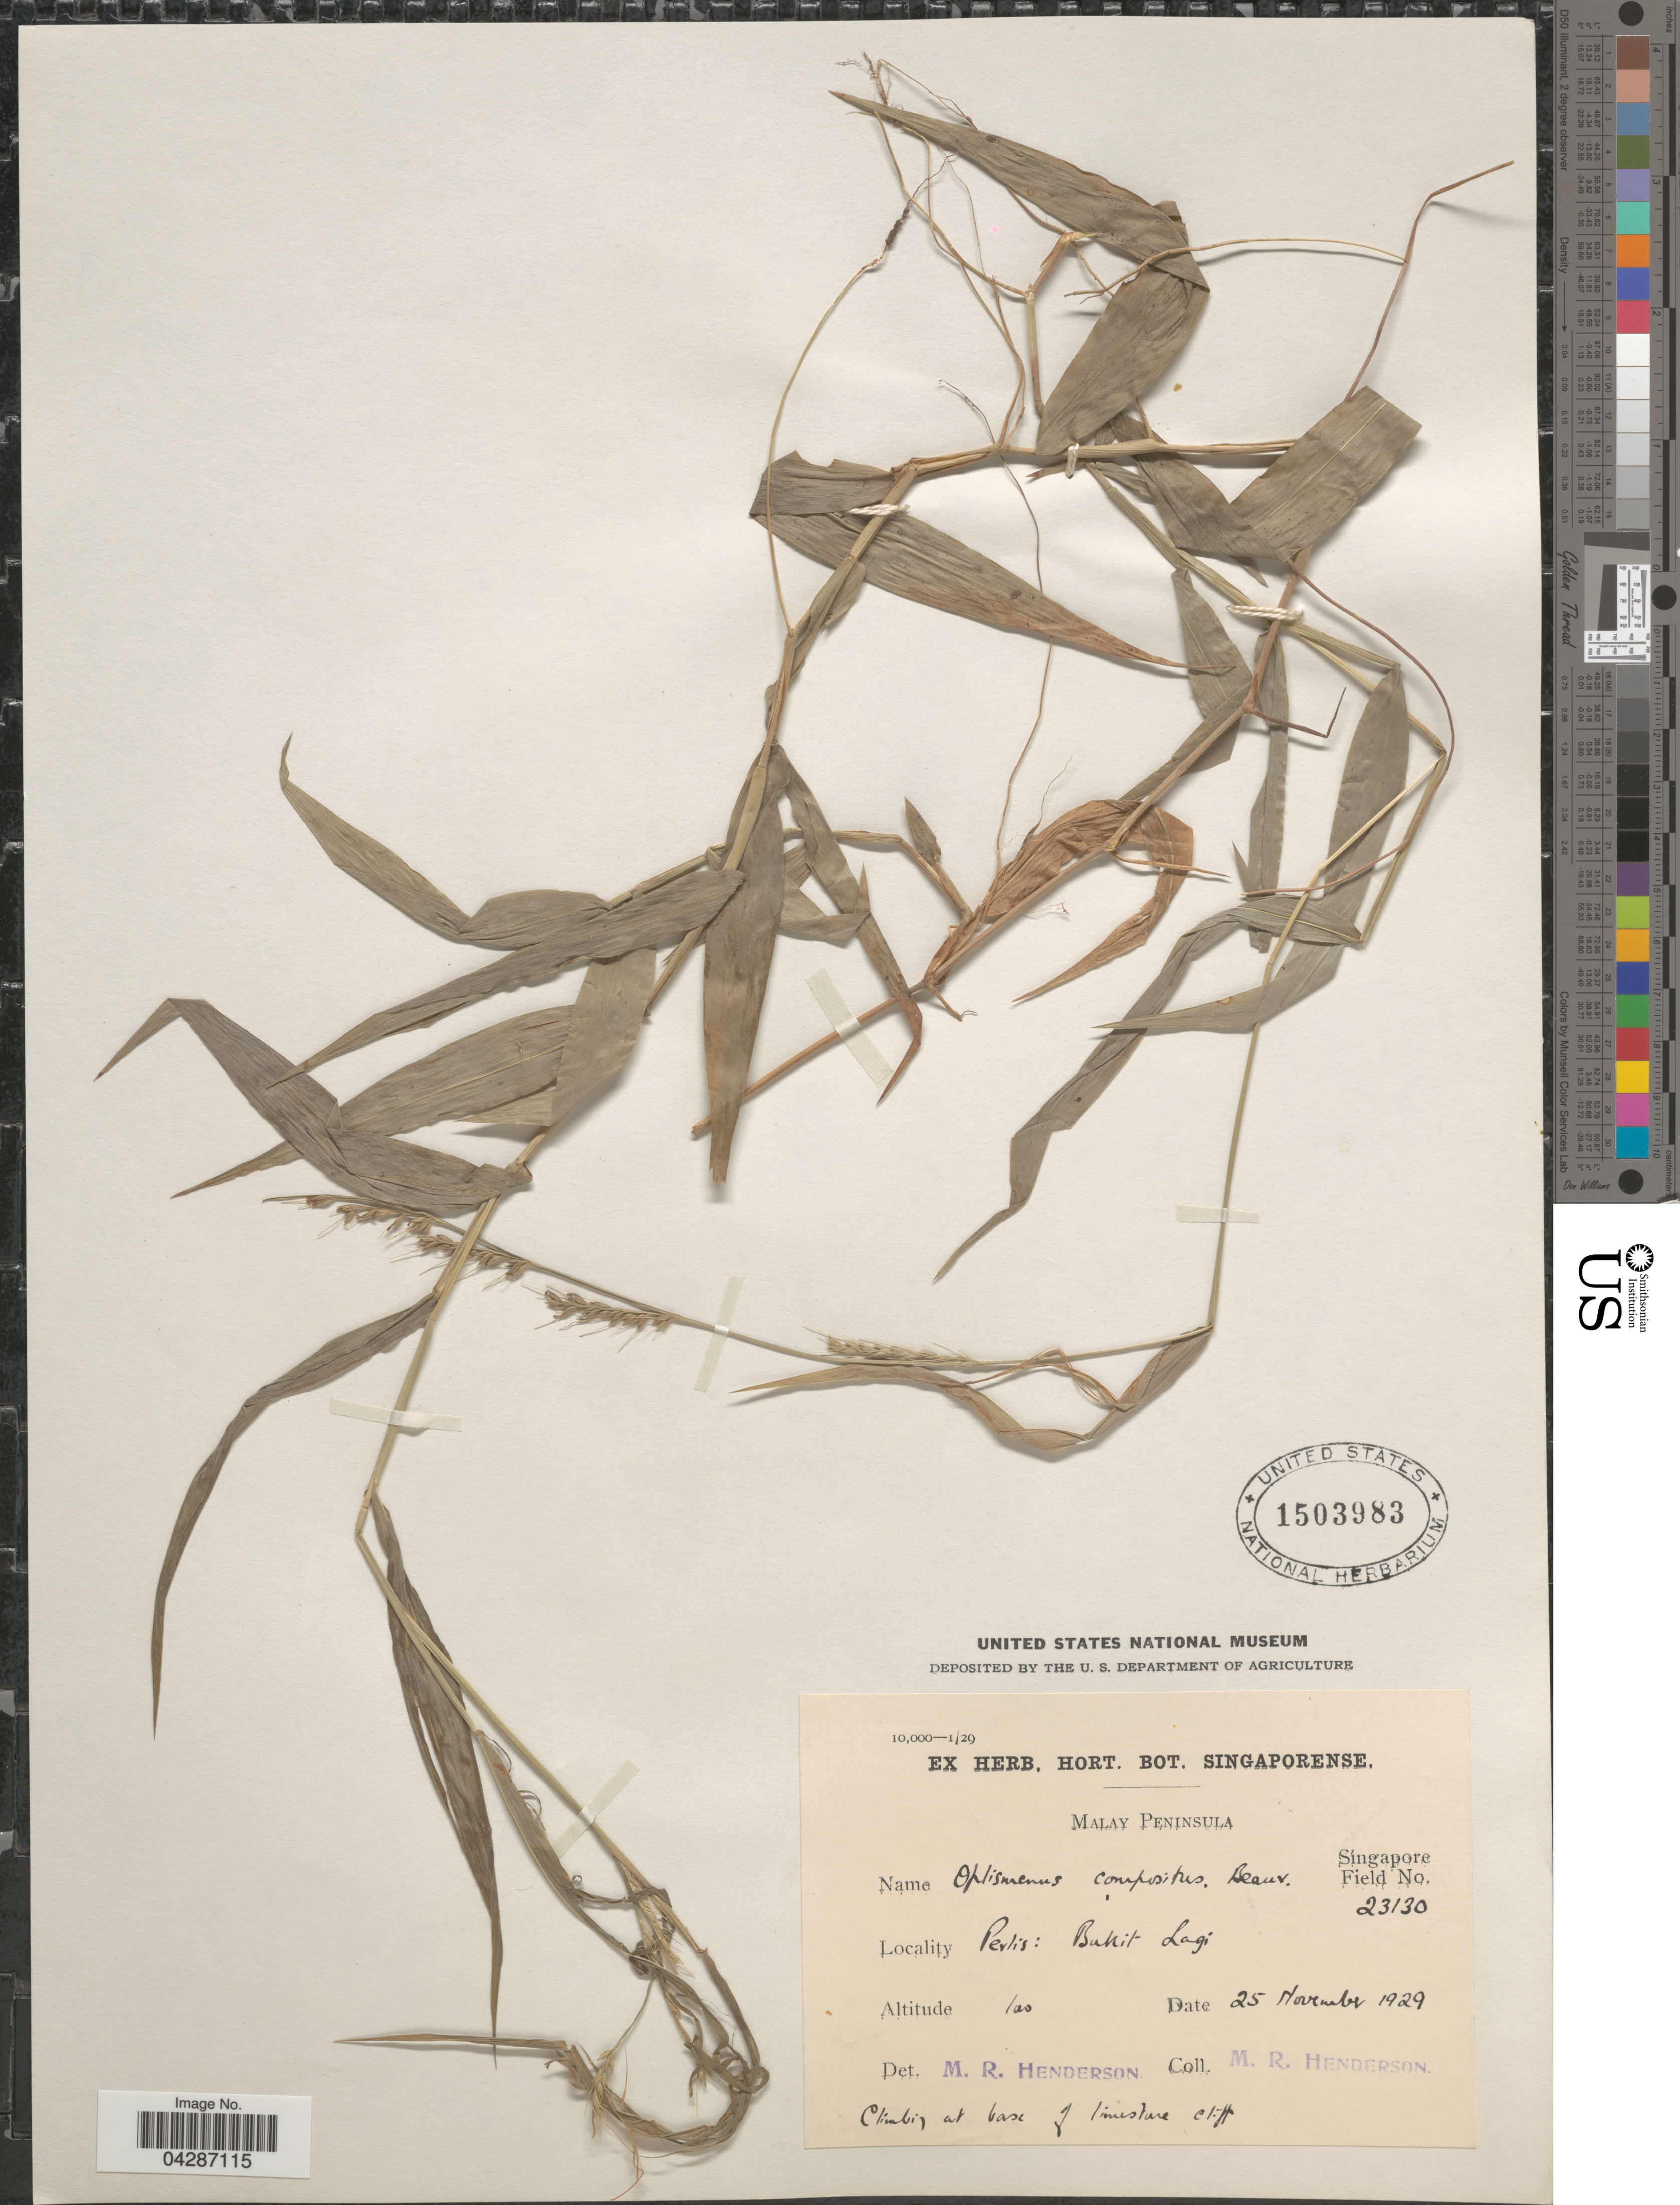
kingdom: Plantae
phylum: Tracheophyta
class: Liliopsida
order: Poales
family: Poaceae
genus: Oplismenus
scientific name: Oplismenus compositus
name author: (L.) P. Beauv.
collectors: M. Henderson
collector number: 23130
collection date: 1929-11-25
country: Malaysia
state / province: Perlis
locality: Malay Peninsula. Perlis: Bakit Lagi. Climbes [interpreted] at base of limestone cliff.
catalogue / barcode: US 1503983